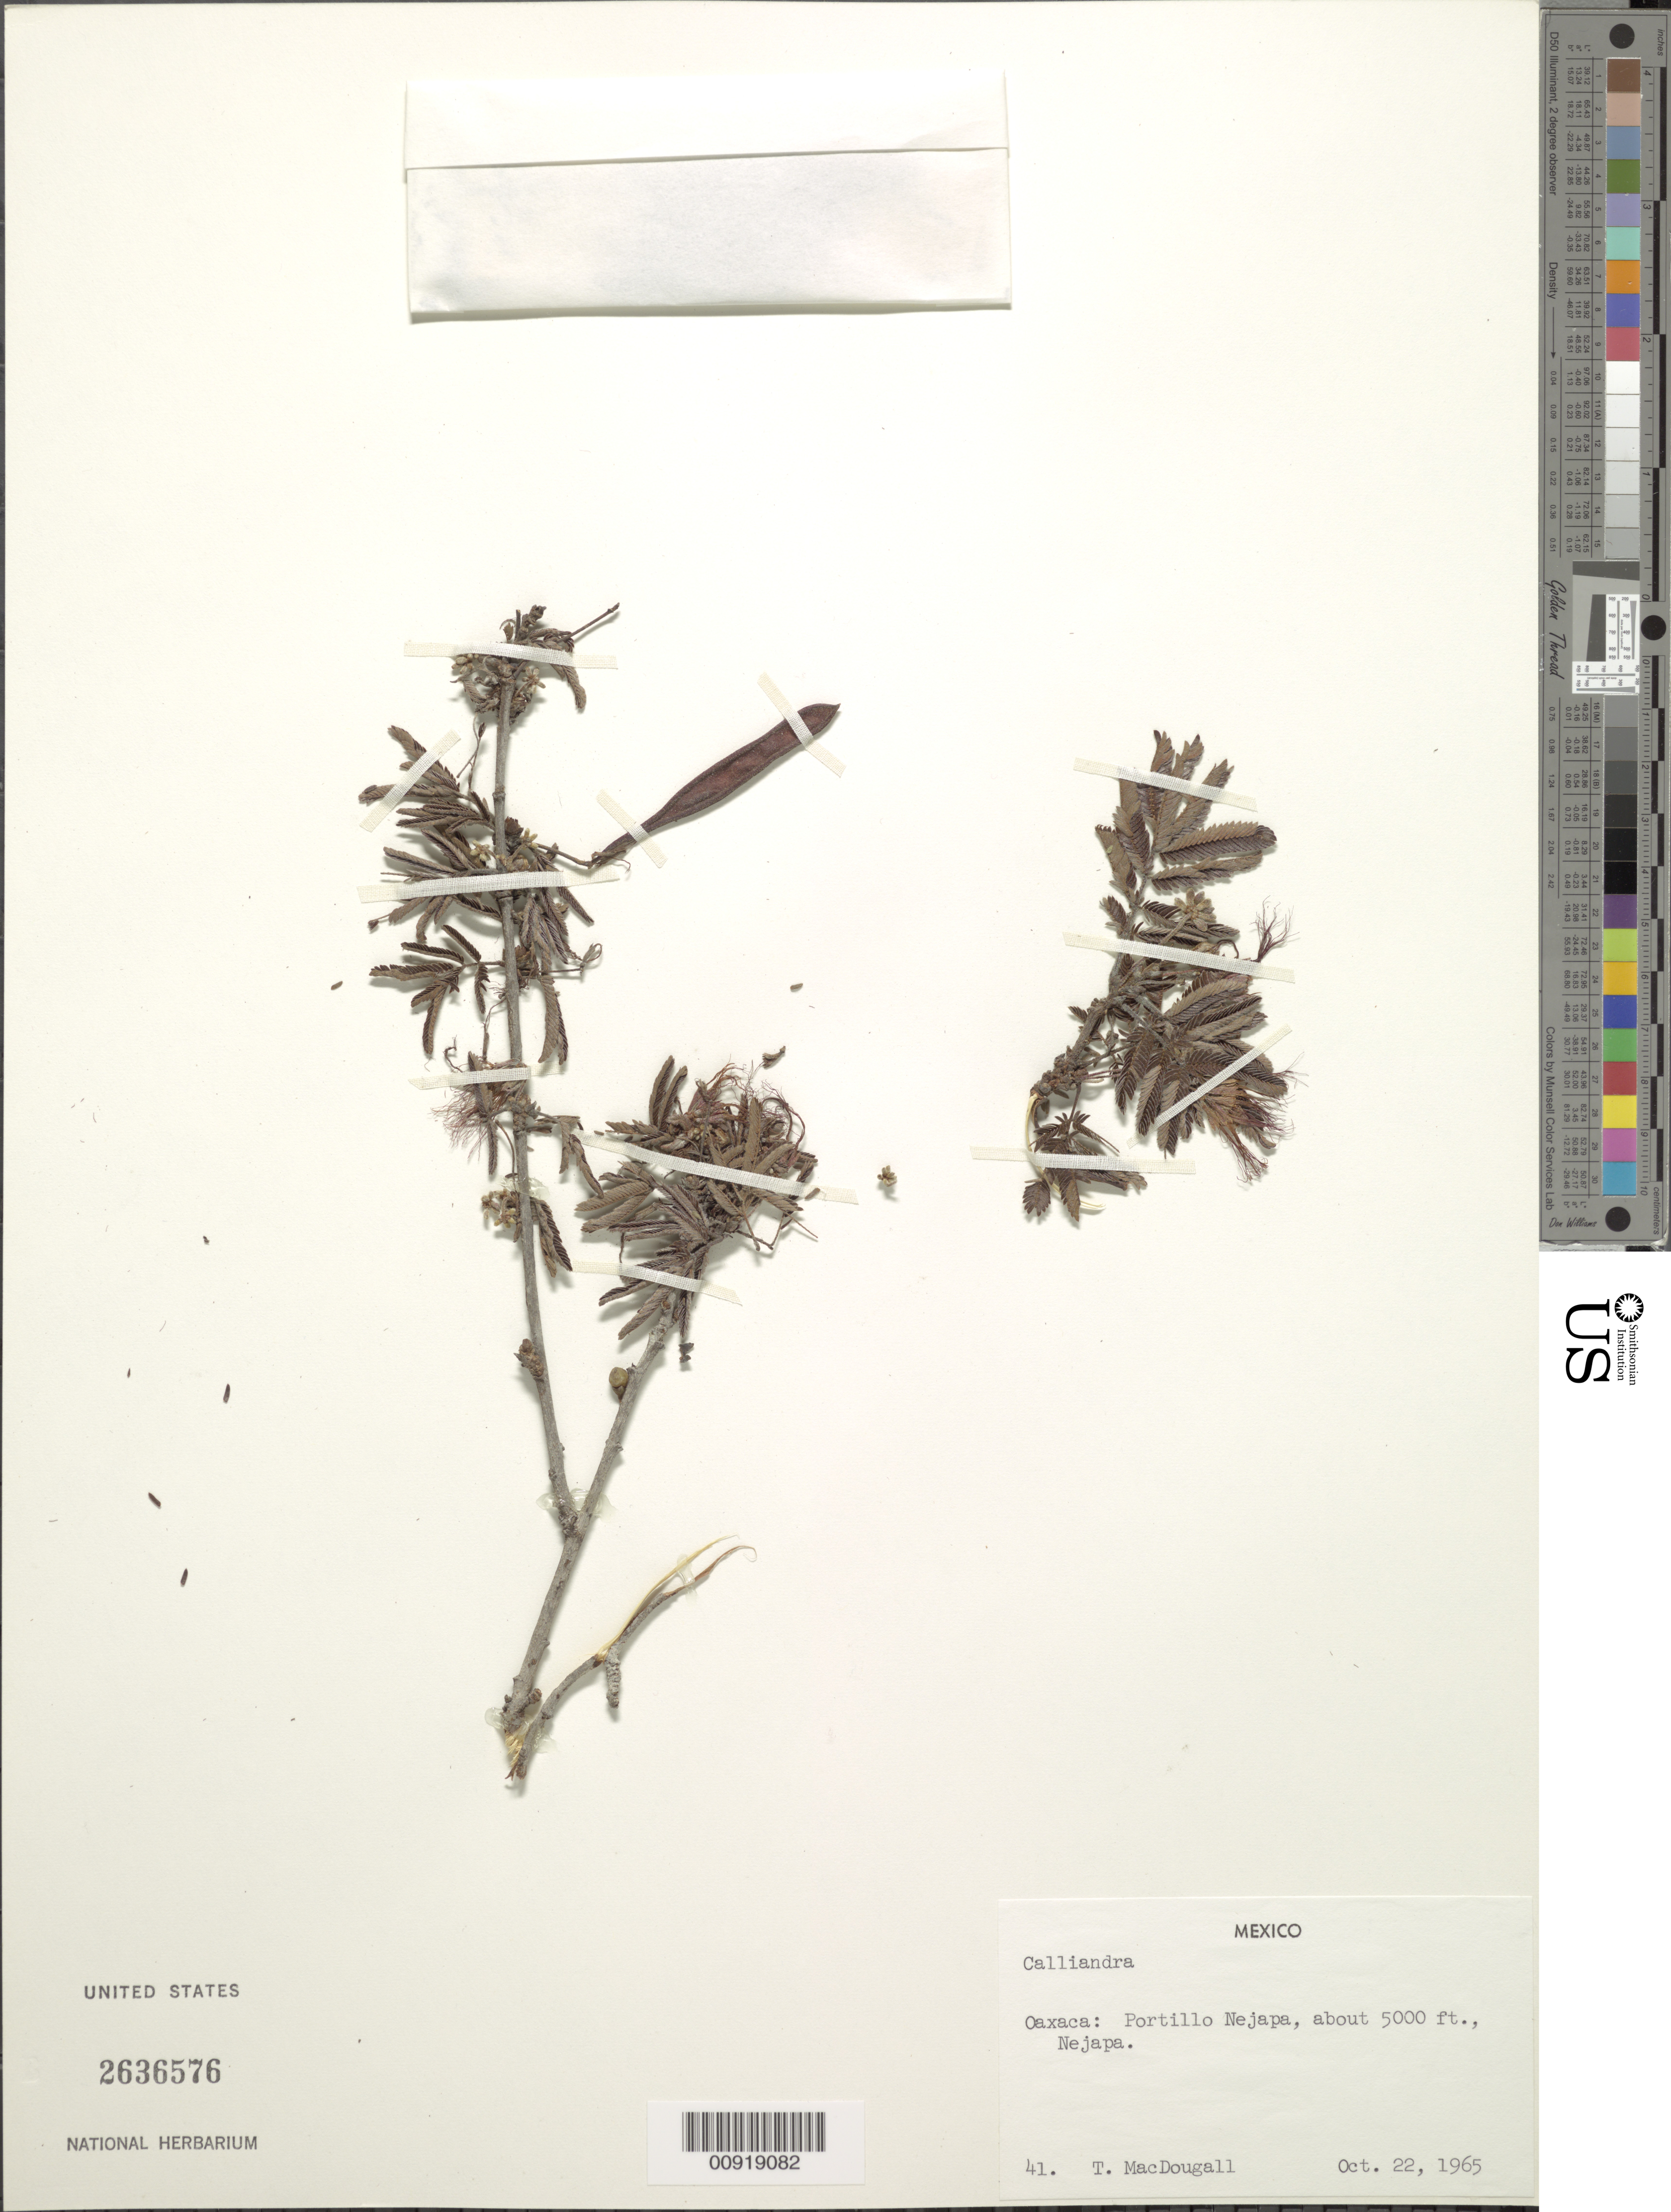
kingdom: Plantae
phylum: Tracheophyta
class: Magnoliopsida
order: Fabales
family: Fabaceae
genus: Calliandra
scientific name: Calliandra sp.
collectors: T. Macdougall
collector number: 41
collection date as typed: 22 Oct 1965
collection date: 1965-10-22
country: Mexico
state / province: Oaxaca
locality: Oaxaca: Portillo Nejapa, Nejapa.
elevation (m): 1524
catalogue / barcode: US 2636576